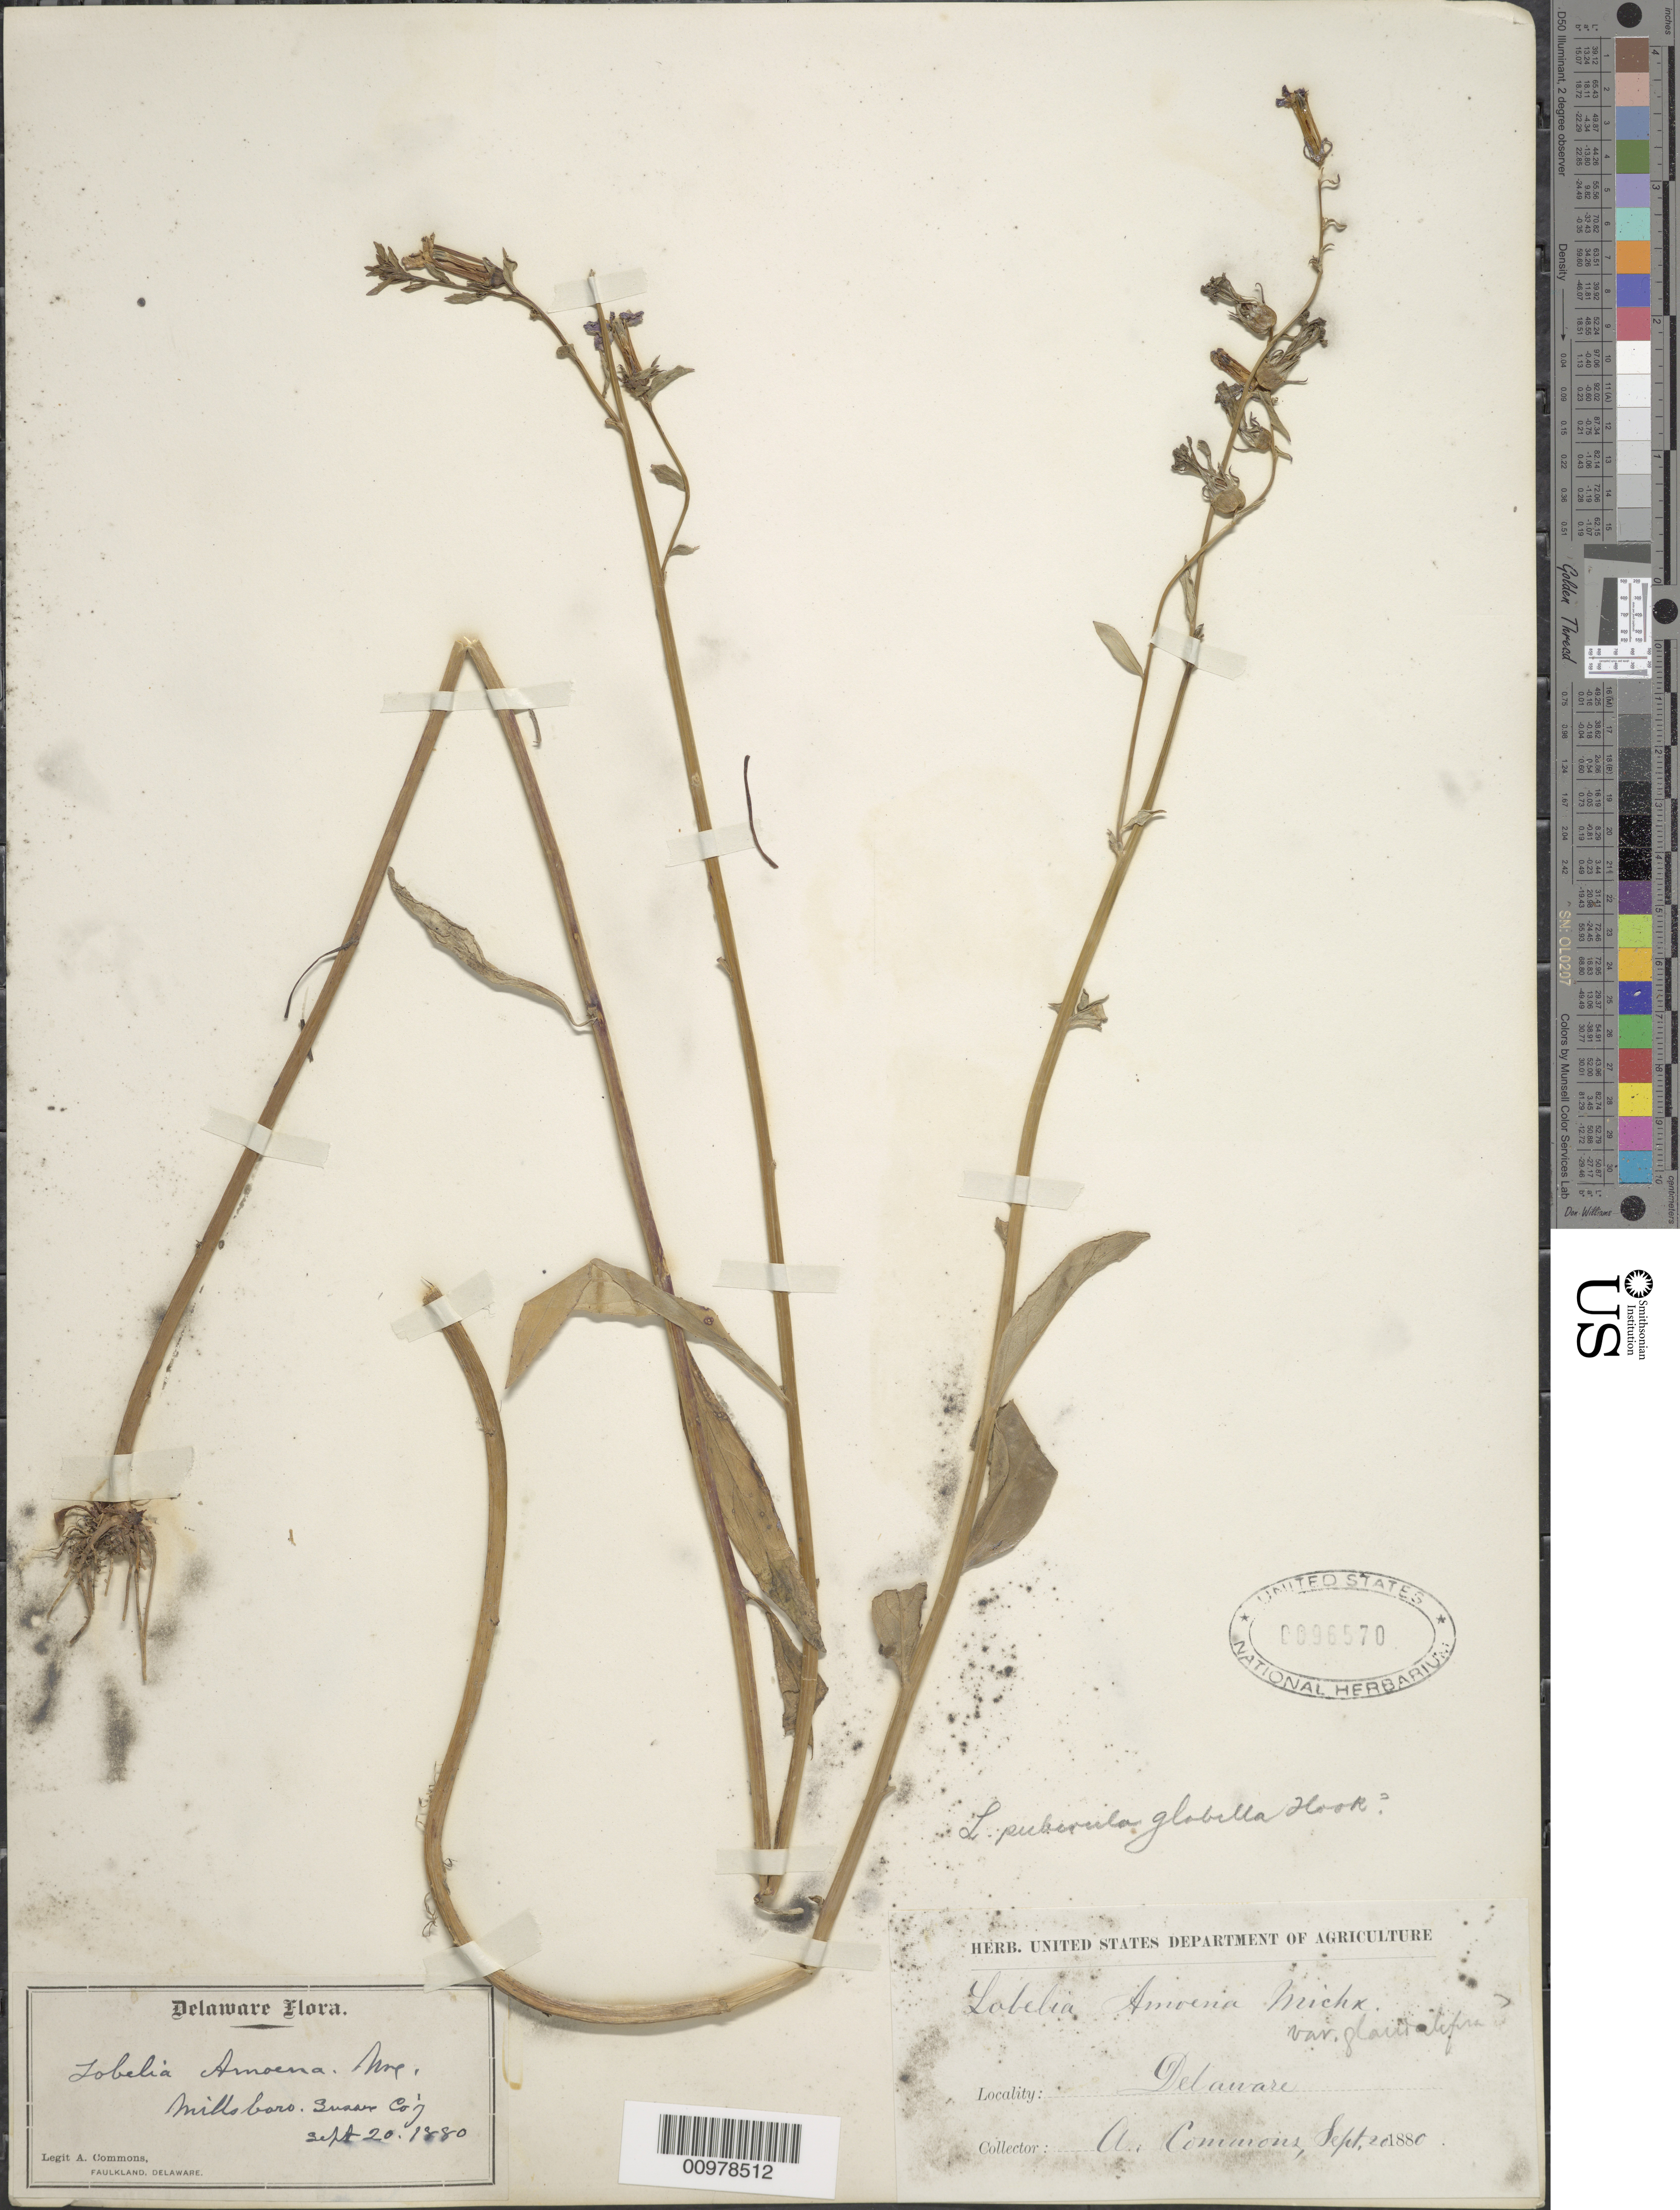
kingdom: Plantae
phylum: Tracheophyta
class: Magnoliopsida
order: Asterales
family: Campanulaceae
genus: Lobelia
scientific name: Lobelia puberula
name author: Michx.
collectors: A. Commons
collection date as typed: Sept 20, 1880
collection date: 1880-09-20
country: United States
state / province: Delaware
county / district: Sussex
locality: Millsboro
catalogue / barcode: US 96570